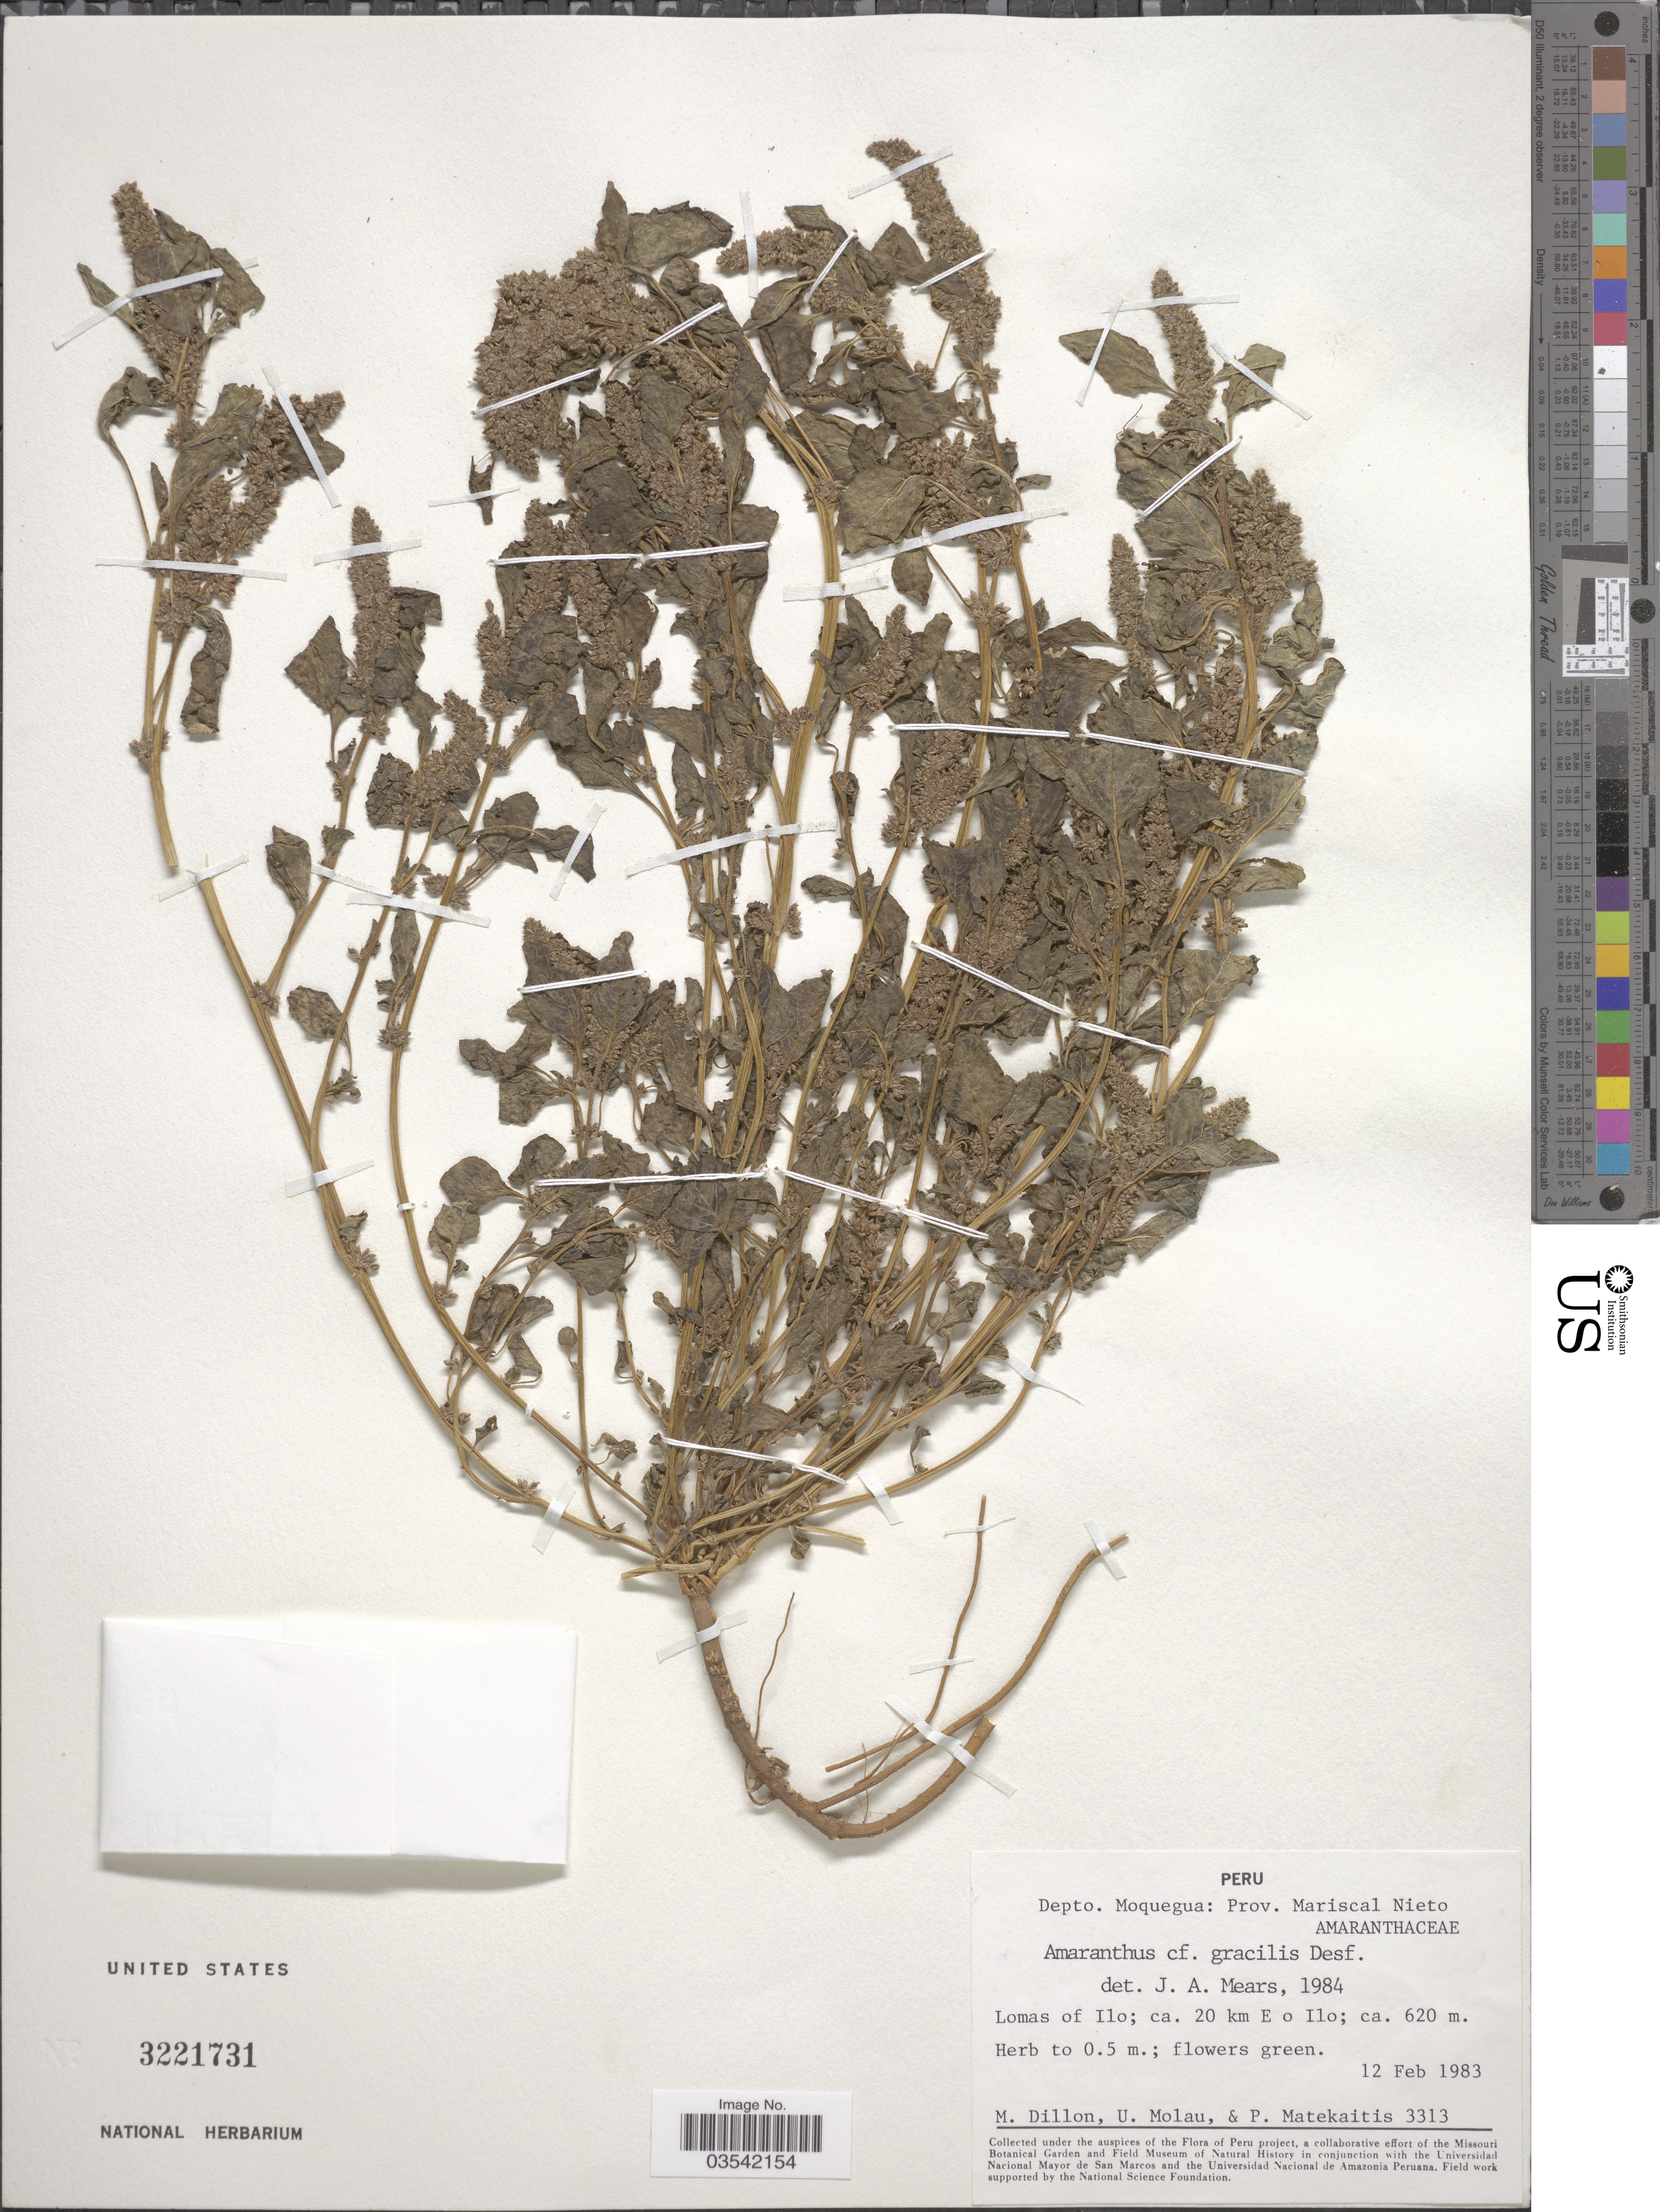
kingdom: Plantae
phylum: Tracheophyta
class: Magnoliopsida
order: Caryophyllales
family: Amaranthaceae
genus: Amaranthus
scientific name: Amaranthus viridis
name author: L.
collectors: M. O. Dillon, U. Molau & P. Matekaitis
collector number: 3313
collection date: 1983-02-12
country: Peru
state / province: Moquegua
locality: Depto. Moquegua: Prov. Mariscal Nieto. Lomas of Ilo; ca. 20 km E o Ilo.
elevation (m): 620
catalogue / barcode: US 3221731